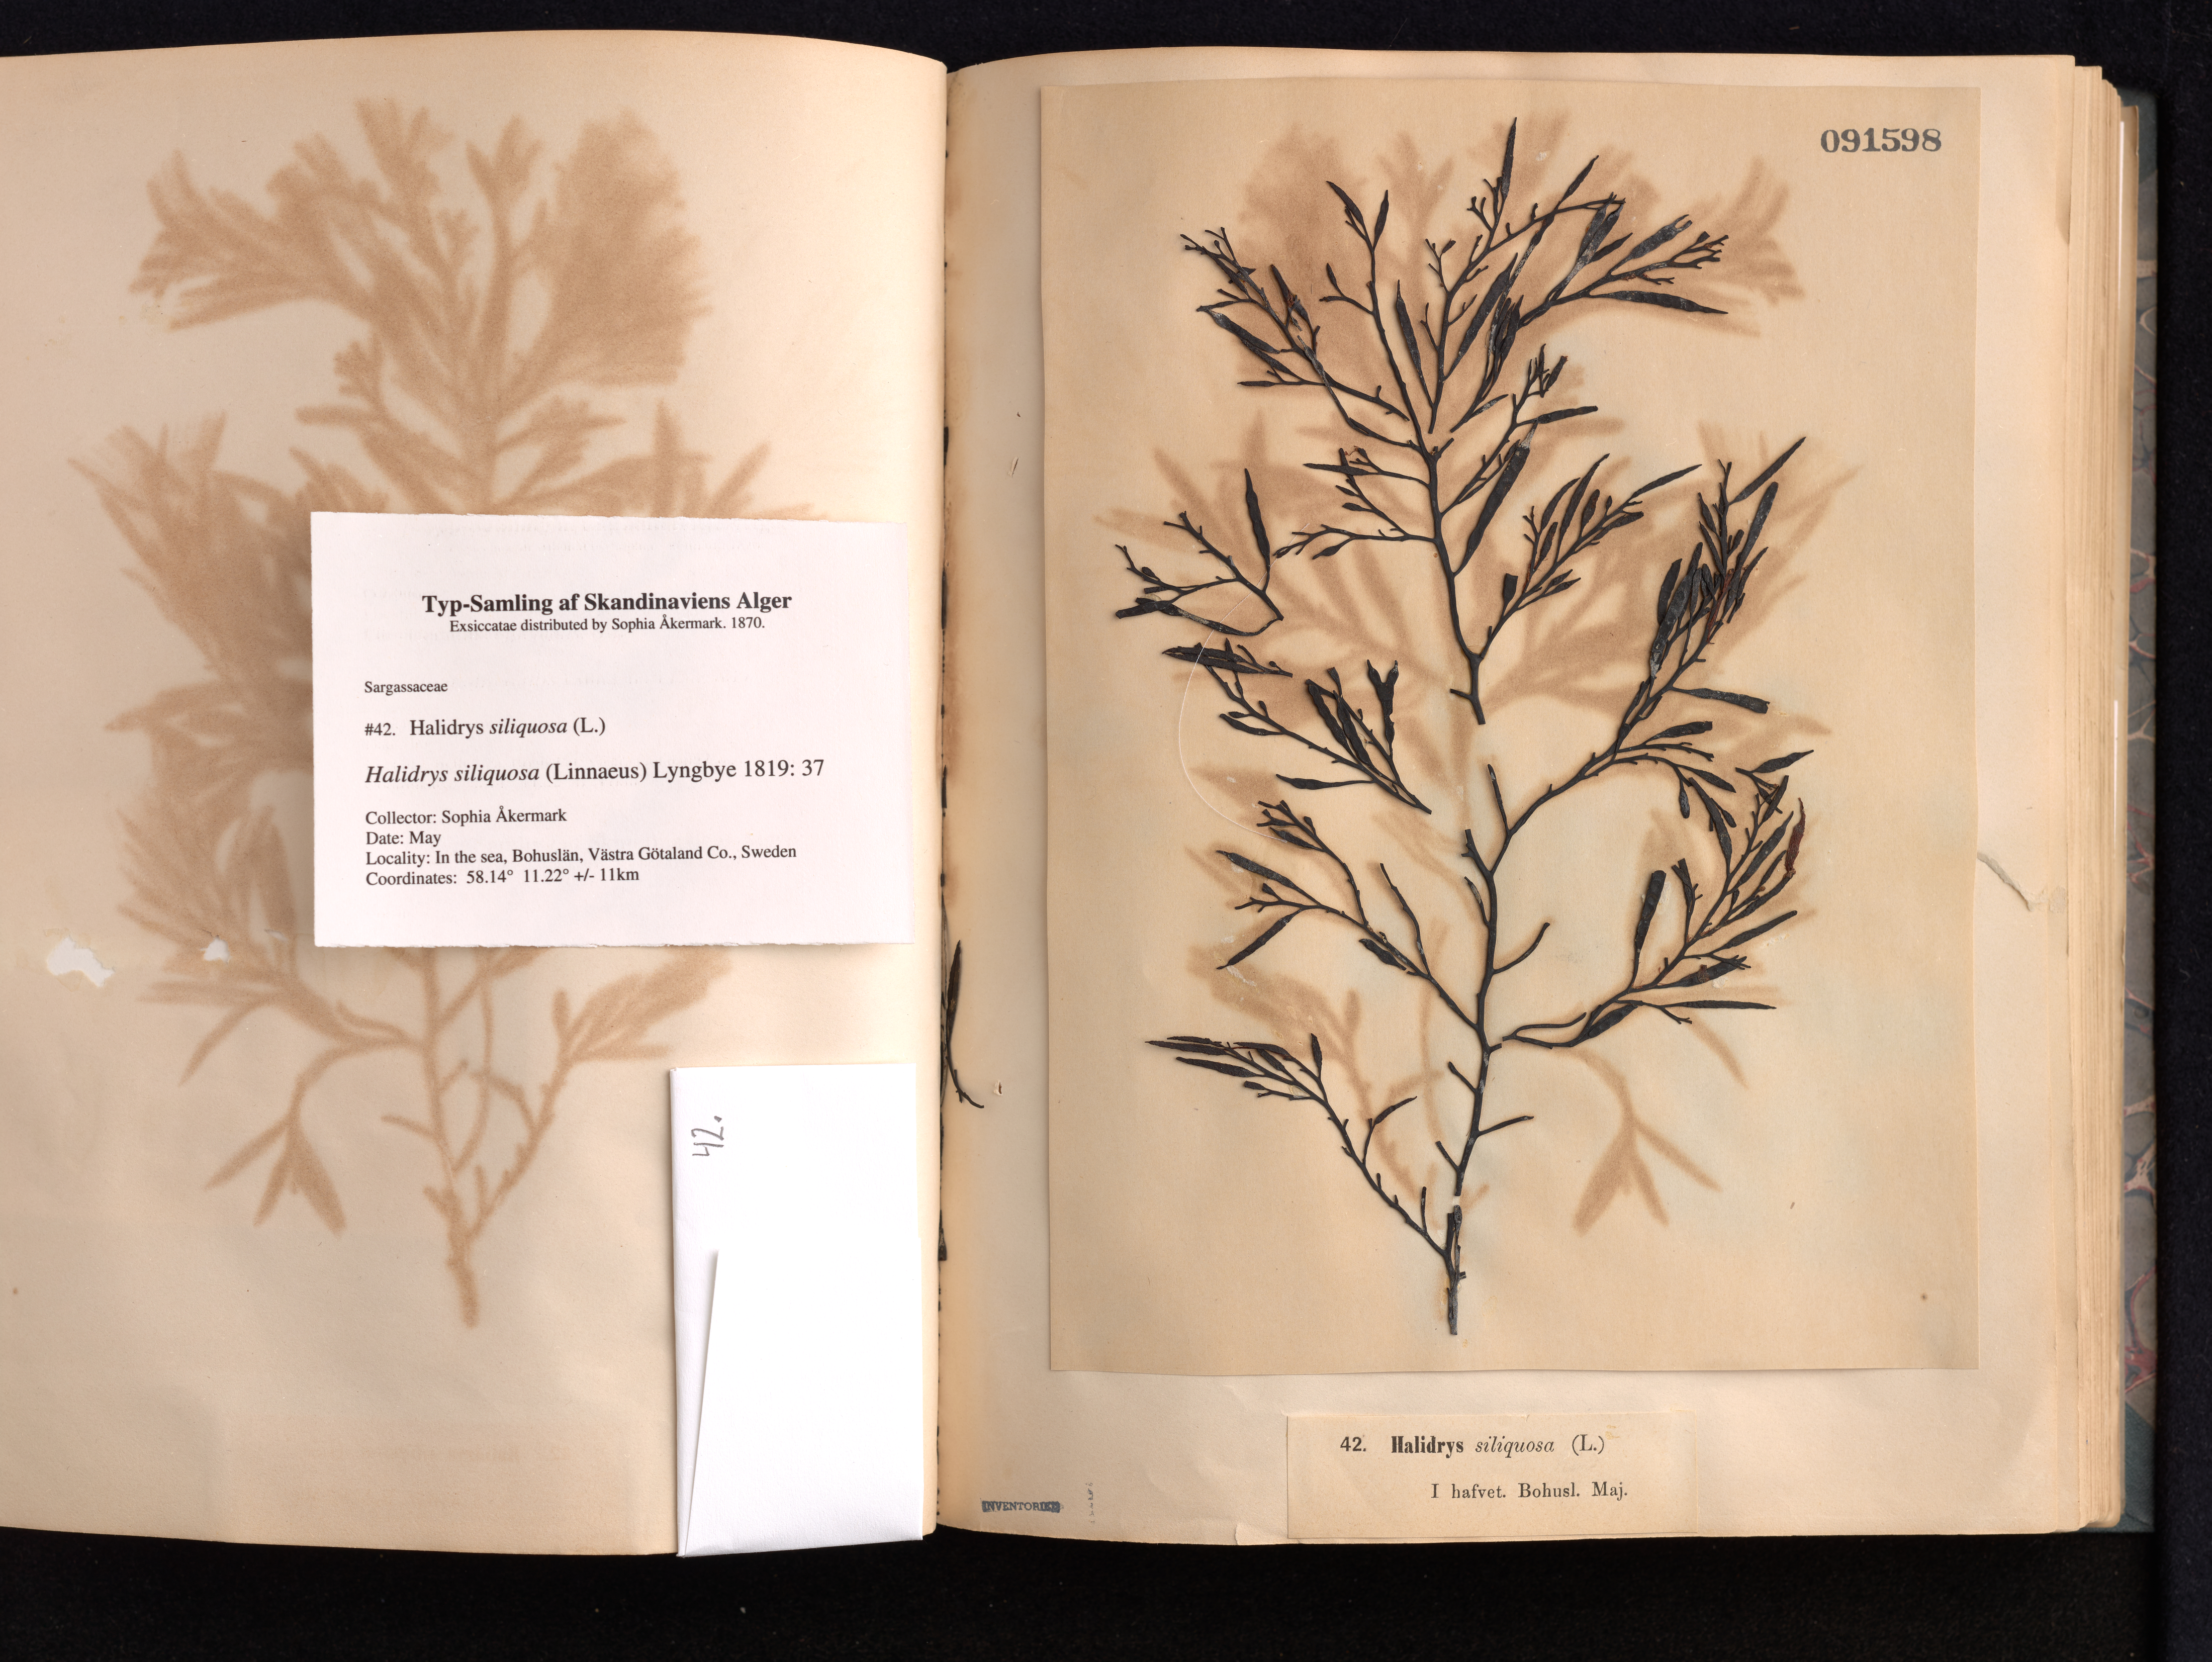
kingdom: Chromista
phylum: Ochrophyta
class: Phaeophyceae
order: Fucales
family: Sargassaceae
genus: Halidrys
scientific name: Halidrys siliquosa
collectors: S. Akermark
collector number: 42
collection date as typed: May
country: Sweden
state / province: Västra Götaland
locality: Bohuslan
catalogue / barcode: US 91598